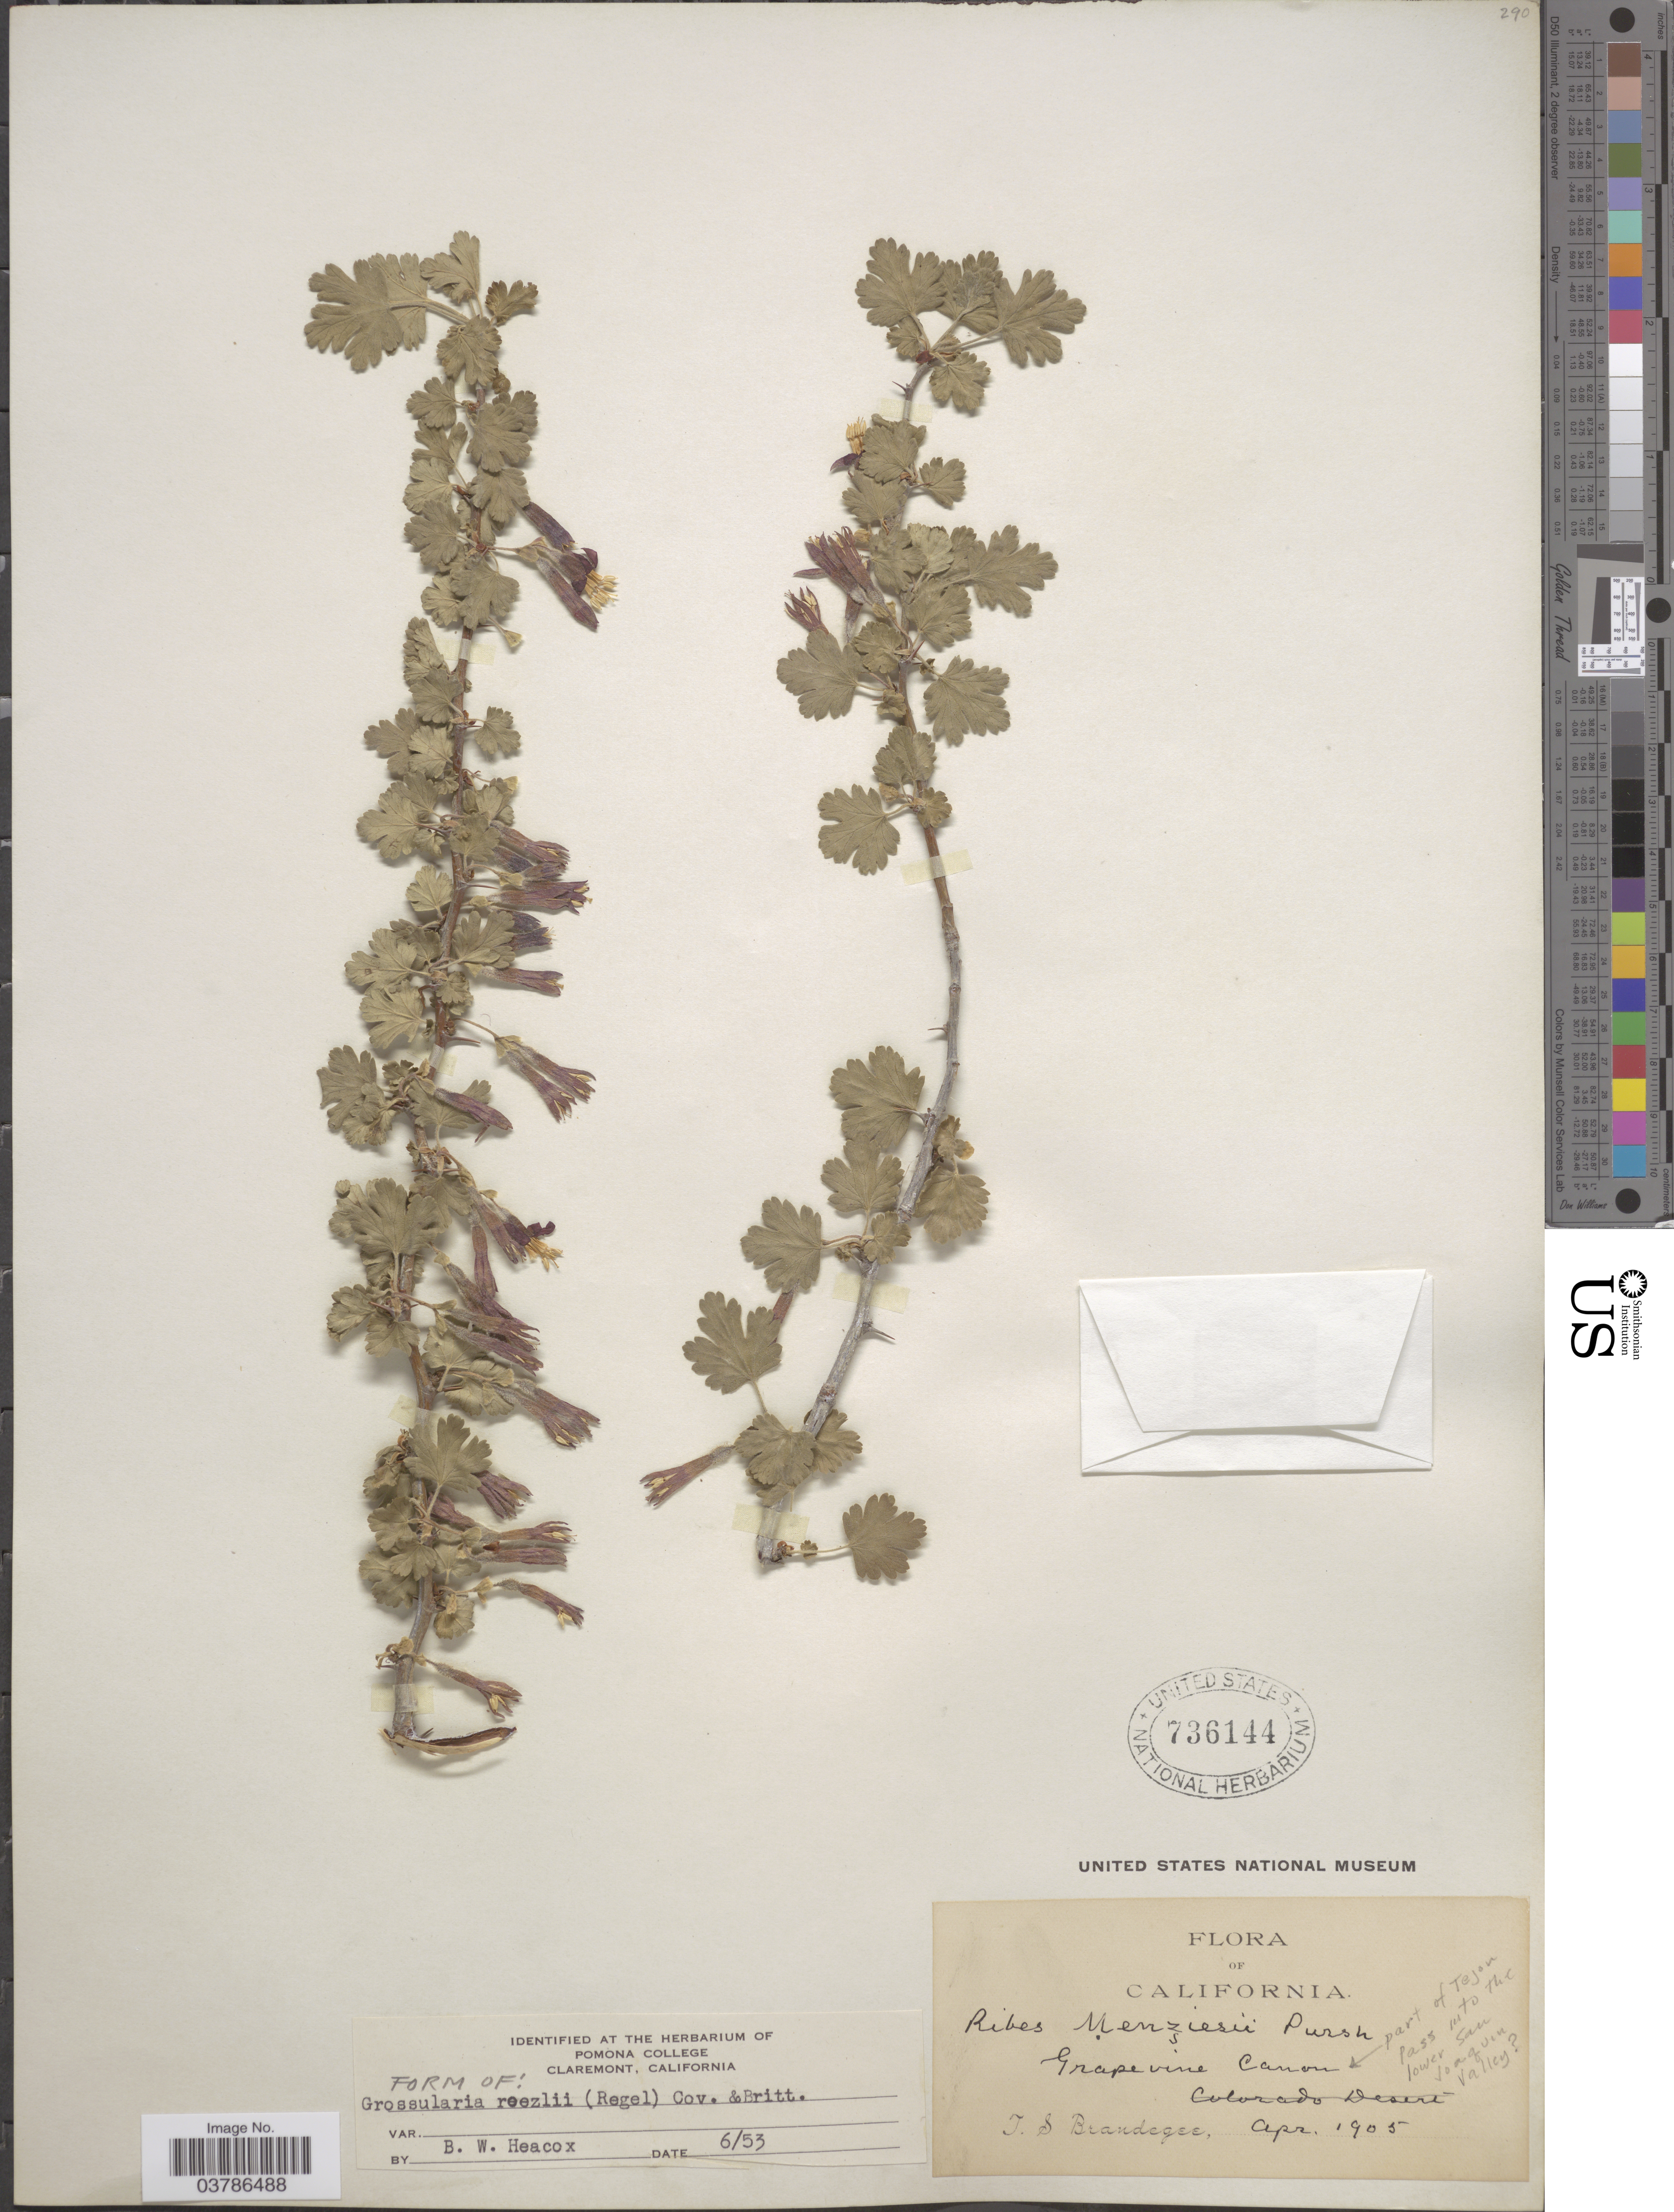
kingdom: Plantae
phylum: Tracheophyta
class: Magnoliopsida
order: Saxifragales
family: Grossulariaceae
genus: Ribes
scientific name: Ribes roezlii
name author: Regel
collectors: J. S. Brandegee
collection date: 1905-04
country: United States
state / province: California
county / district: Kern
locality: Part of Tejon Pass into the lower San Joaquin Valley.? Grapevine Canon.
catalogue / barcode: US 736144